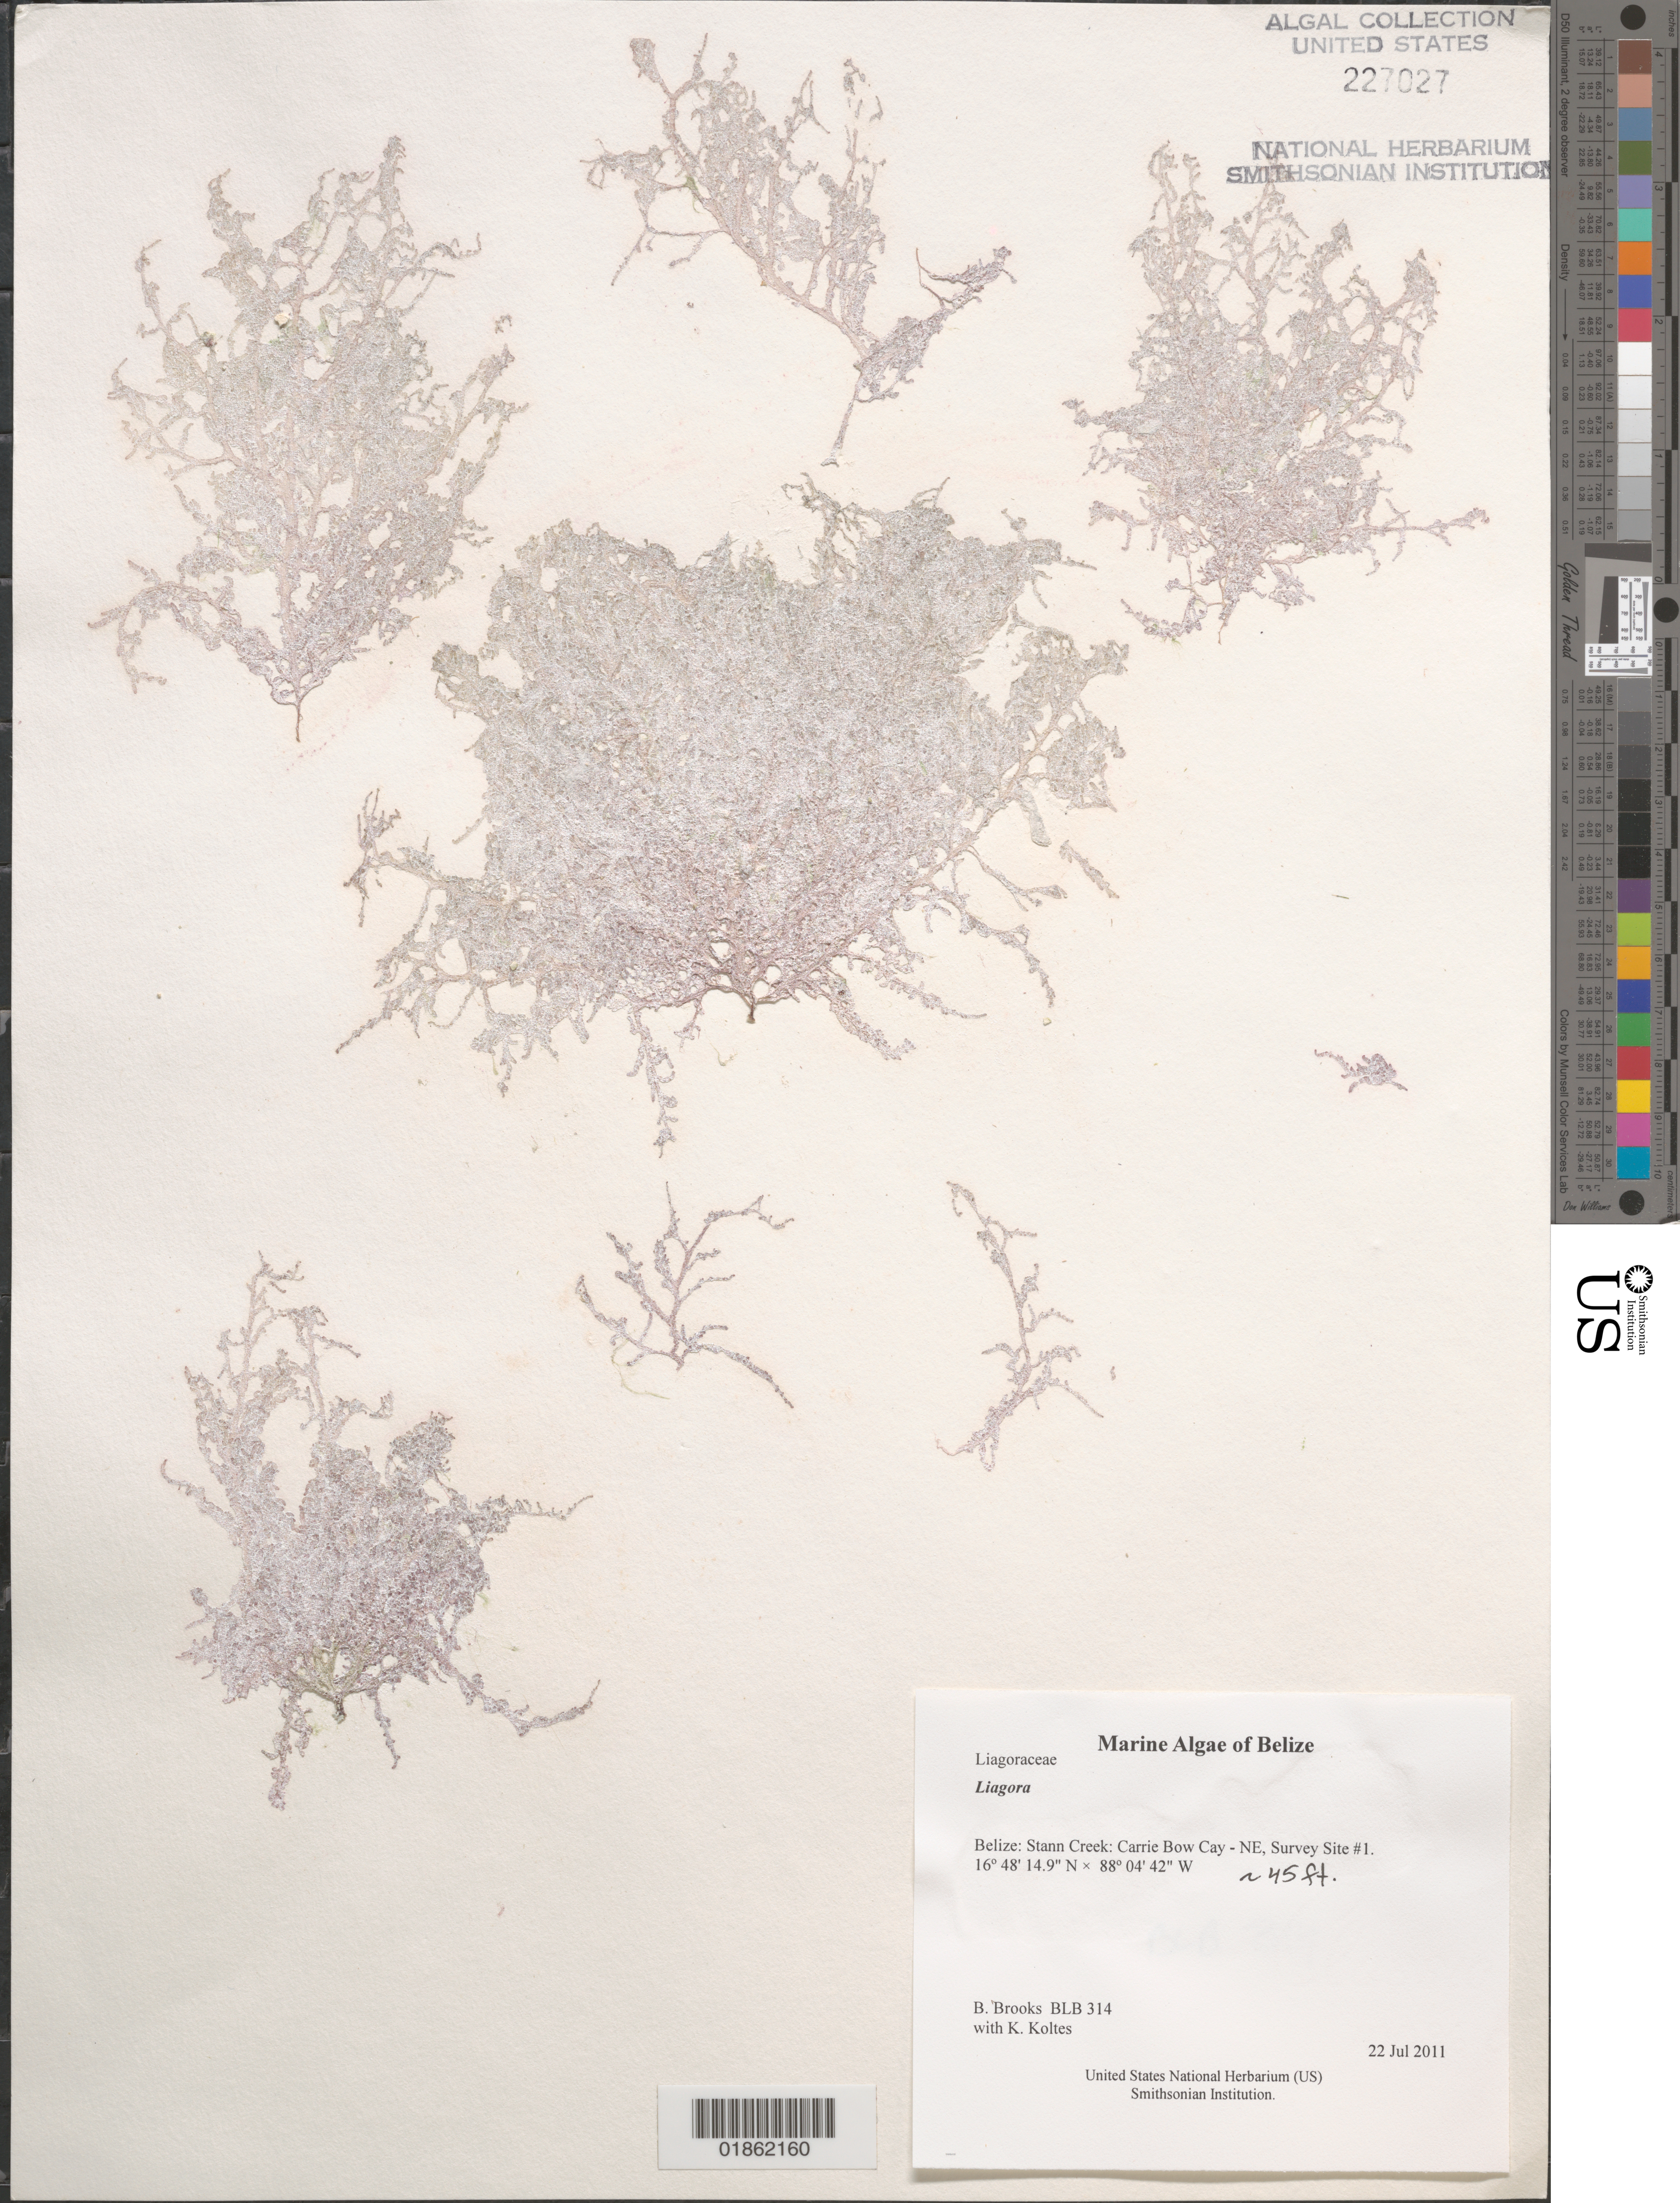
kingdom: Plantae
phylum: Rhodophyta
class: Florideophyceae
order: Nemaliales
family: Liagoraceae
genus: Liagora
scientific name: Liagora sp.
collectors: B. Brooks & K. Koltes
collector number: BLB 314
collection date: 2011-07-22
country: Belize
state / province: Stann Creek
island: Carrie Bow Cay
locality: Carrie Bow Cay - NE, Survey Site #1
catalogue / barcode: US 227027